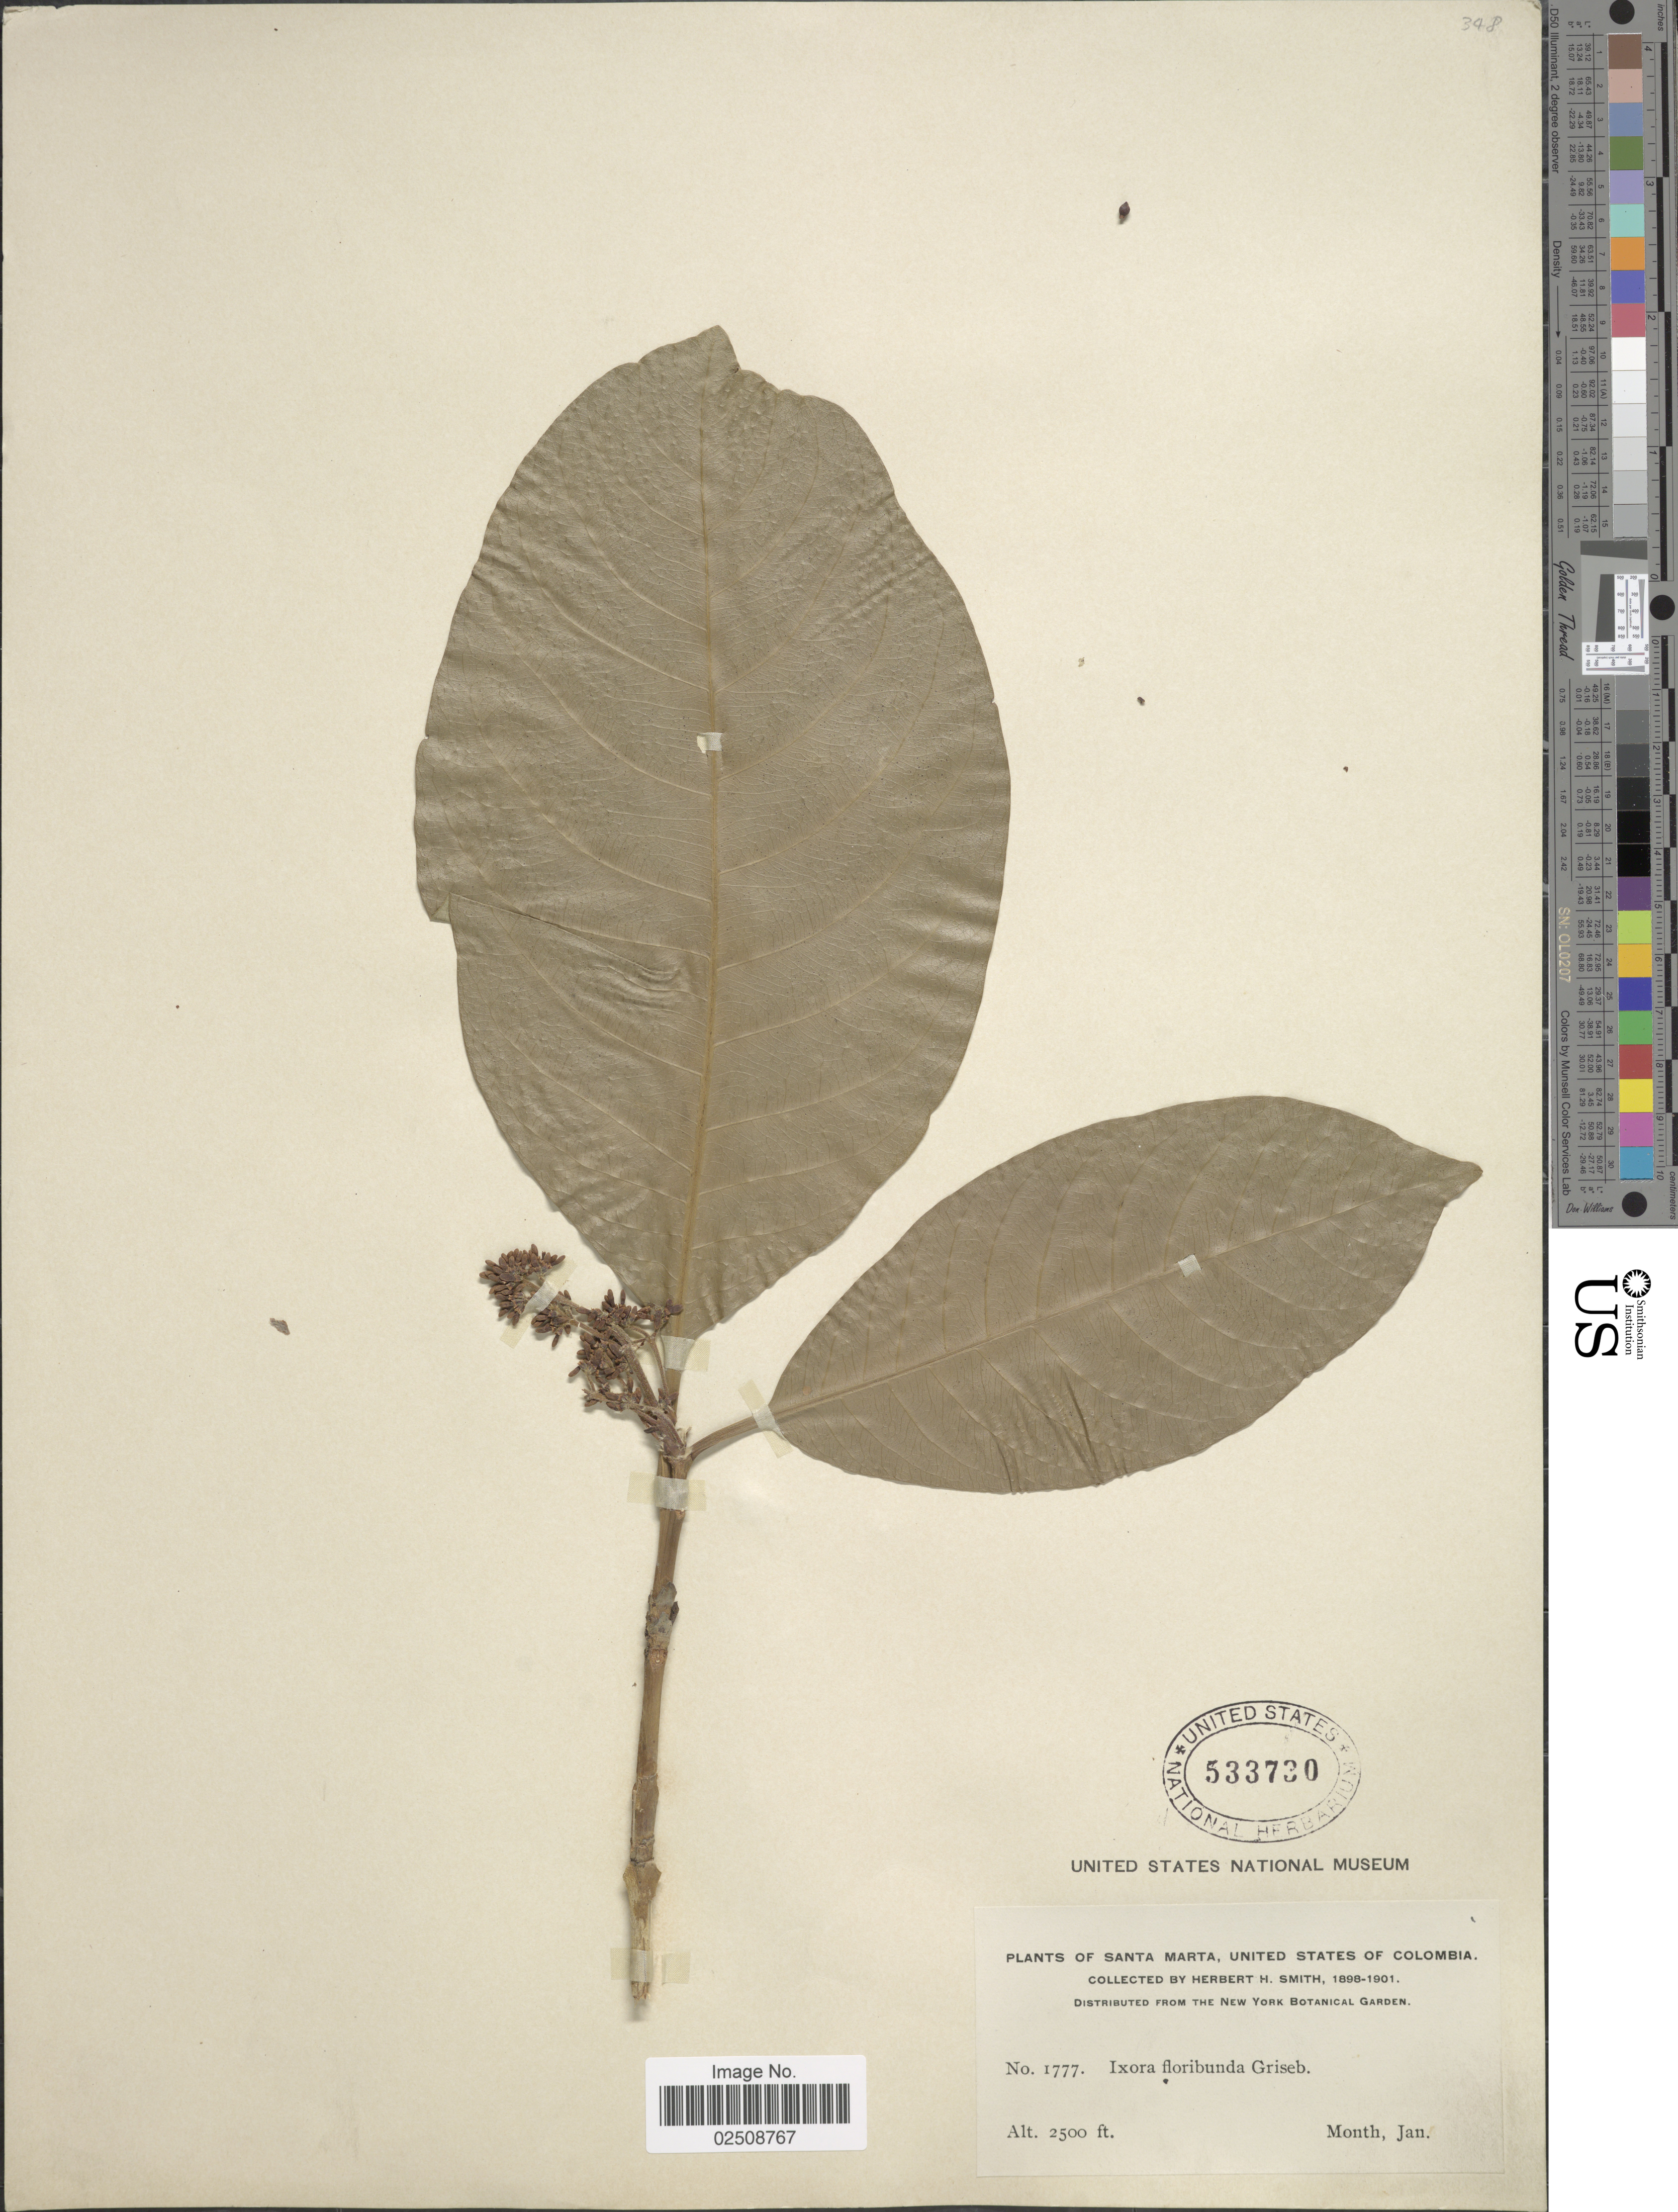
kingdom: Plantae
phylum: Tracheophyta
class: Magnoliopsida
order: Gentianales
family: Rubiaceae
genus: Ixora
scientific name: Ixora floribunda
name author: (A. Rich.) Griseb.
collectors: Herbert H. Smith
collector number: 1777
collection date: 1898-01/1901-01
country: Colombia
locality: Santa Marta, United States of Colombia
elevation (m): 762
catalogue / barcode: US 533730